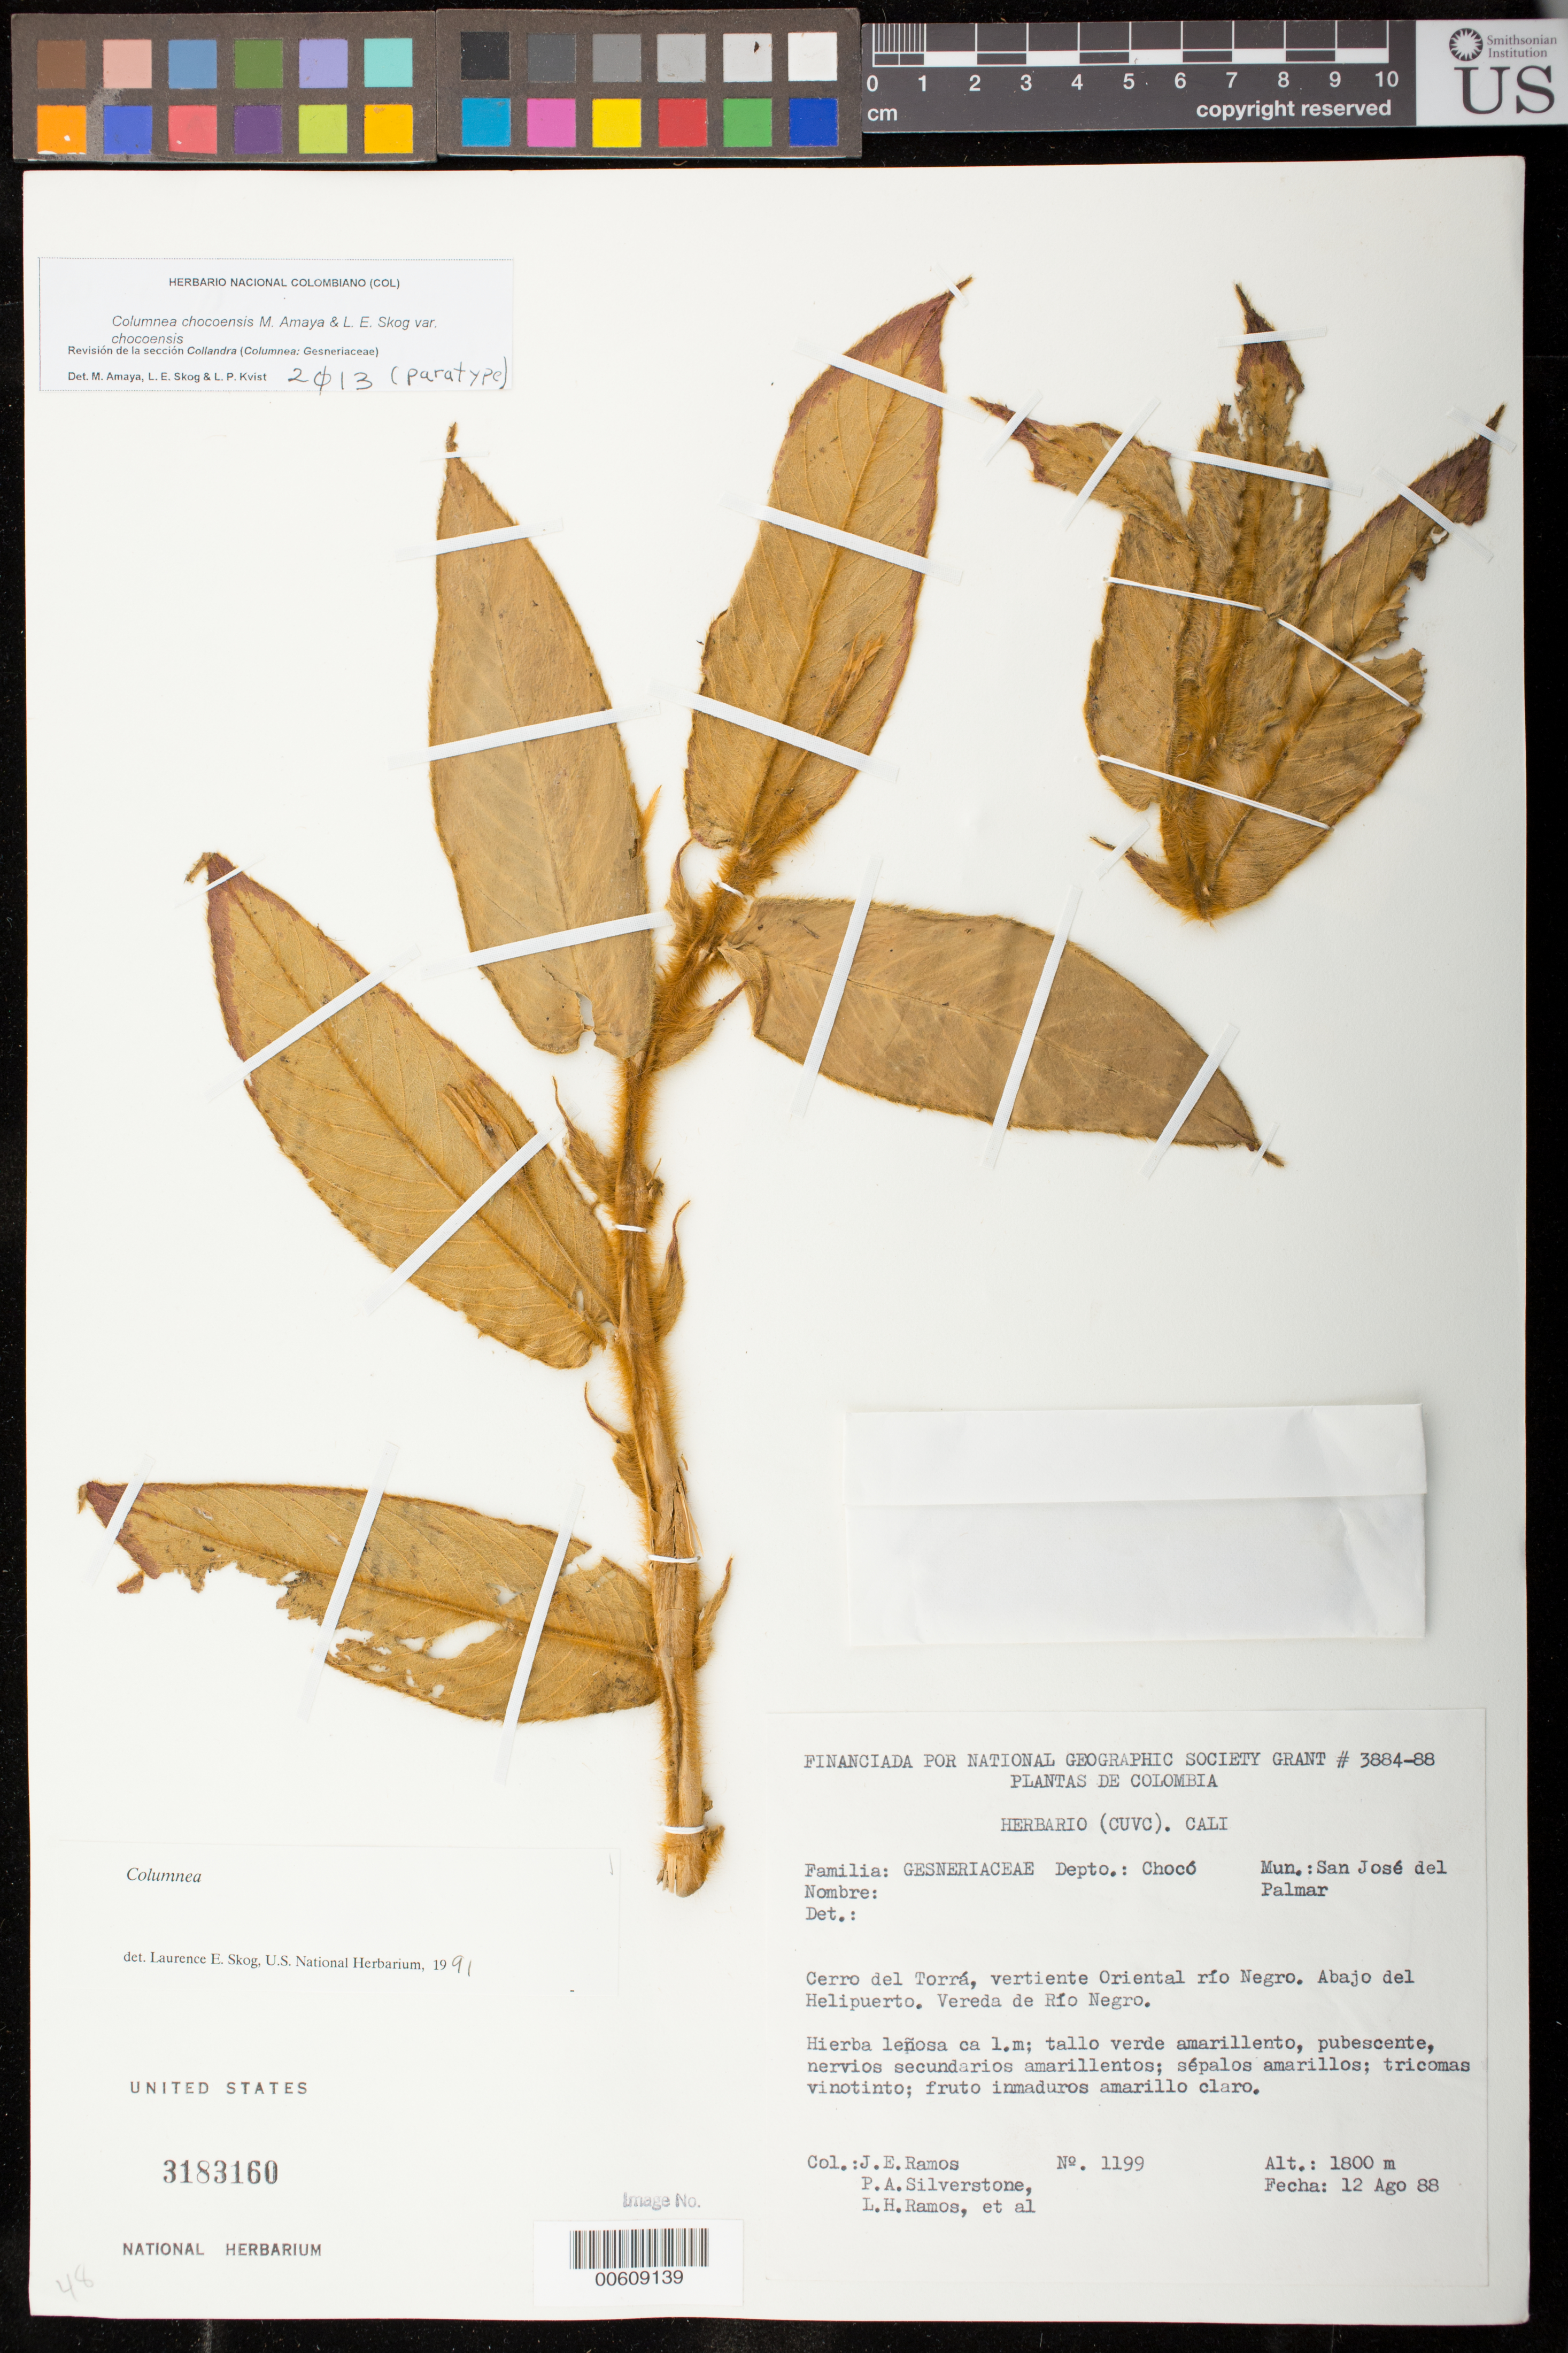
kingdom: Plantae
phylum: Tracheophyta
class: Magnoliopsida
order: Lamiales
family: Gesneriaceae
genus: Columnea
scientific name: Columnea chocoensis var. chocoensis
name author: M. Amaya & L.E. Skog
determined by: Amaya-Márquez, M.; Skog, Laurence E.; Kvist, L. P.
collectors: J. E. Ramos, P. A. Silverstone-Sopkin, L. Ramos & et al.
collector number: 1199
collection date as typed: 12 Aug 1988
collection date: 1988-08-12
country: Colombia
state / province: Chocó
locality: Mpio. San José del Palmar; Cerro del Torrá, vertiente Oriental río Negro, abajo del Helipuerto, vereda de Río Negro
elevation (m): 1800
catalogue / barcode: US 3183160